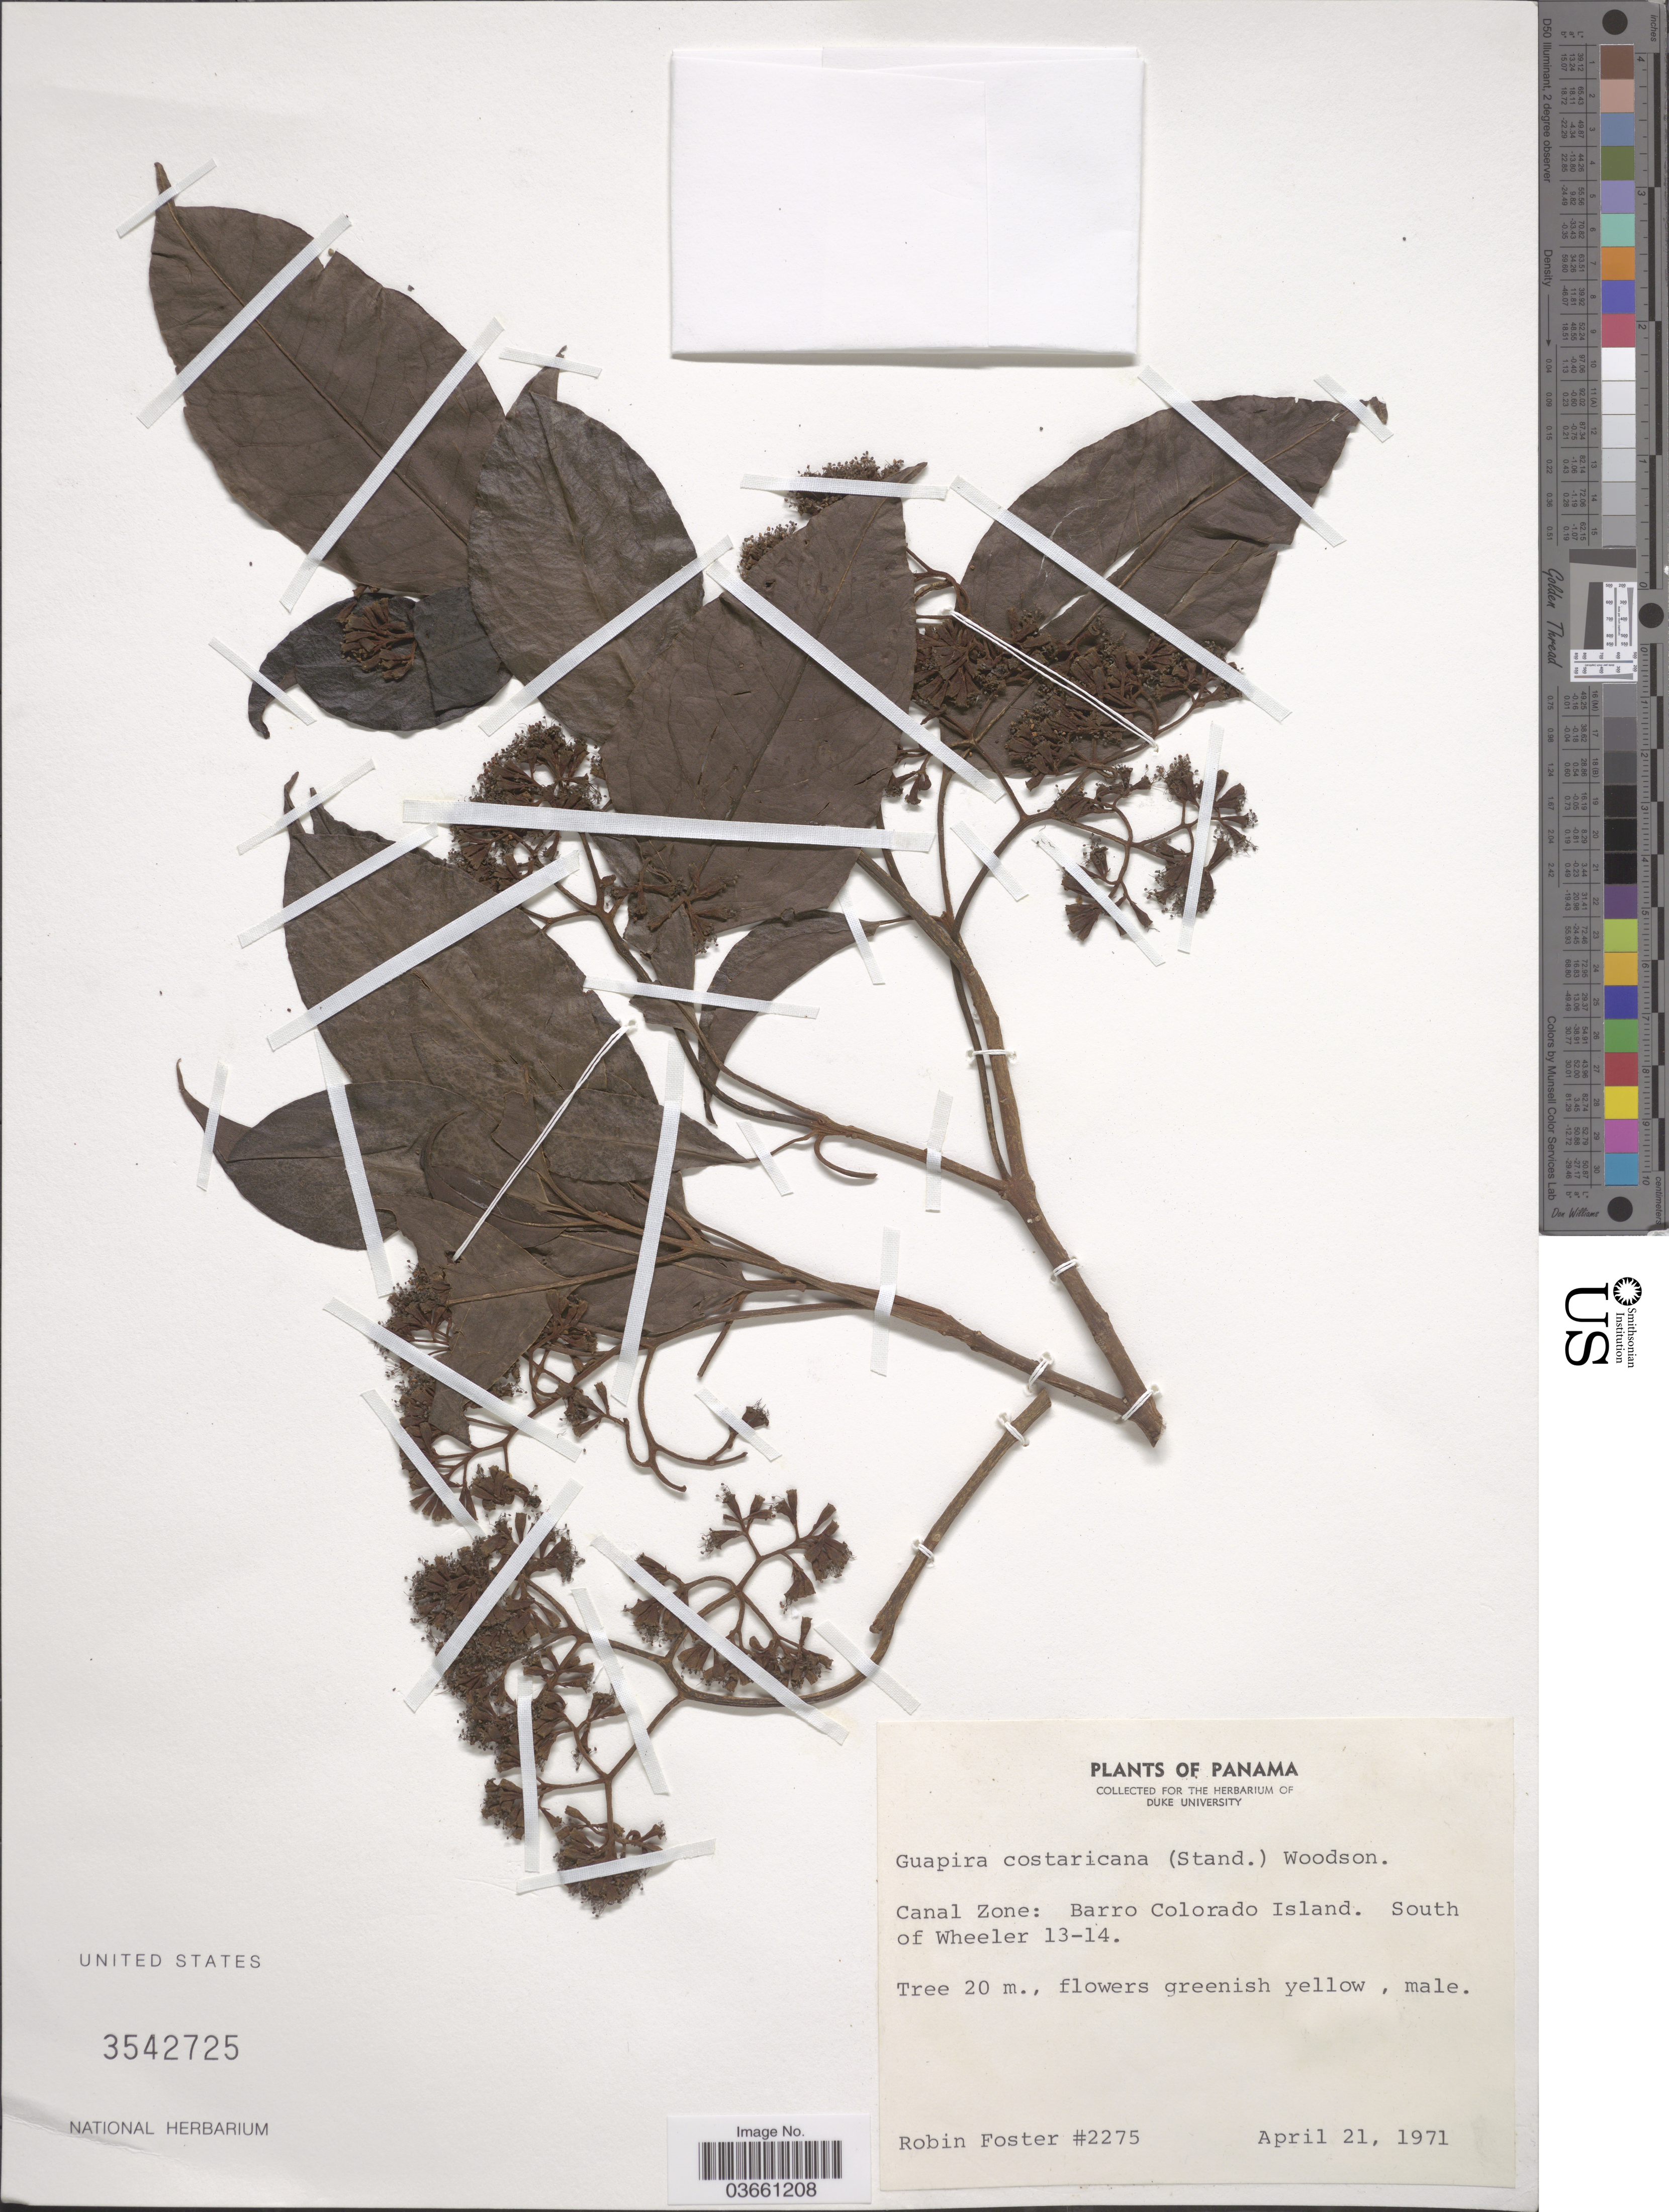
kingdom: Plantae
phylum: Tracheophyta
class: Magnoliopsida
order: Caryophyllales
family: Nyctaginaceae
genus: Guapira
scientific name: Guapira costaricana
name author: (Standl.) Woodson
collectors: R. B. Foster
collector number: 2275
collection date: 1971-04-21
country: Panama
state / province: Panamá Oeste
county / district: Canal Zone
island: Barro Colorado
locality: Canal Zone: Barro Colorado Island. South of Wheeler 13-14.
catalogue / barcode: US 3542725